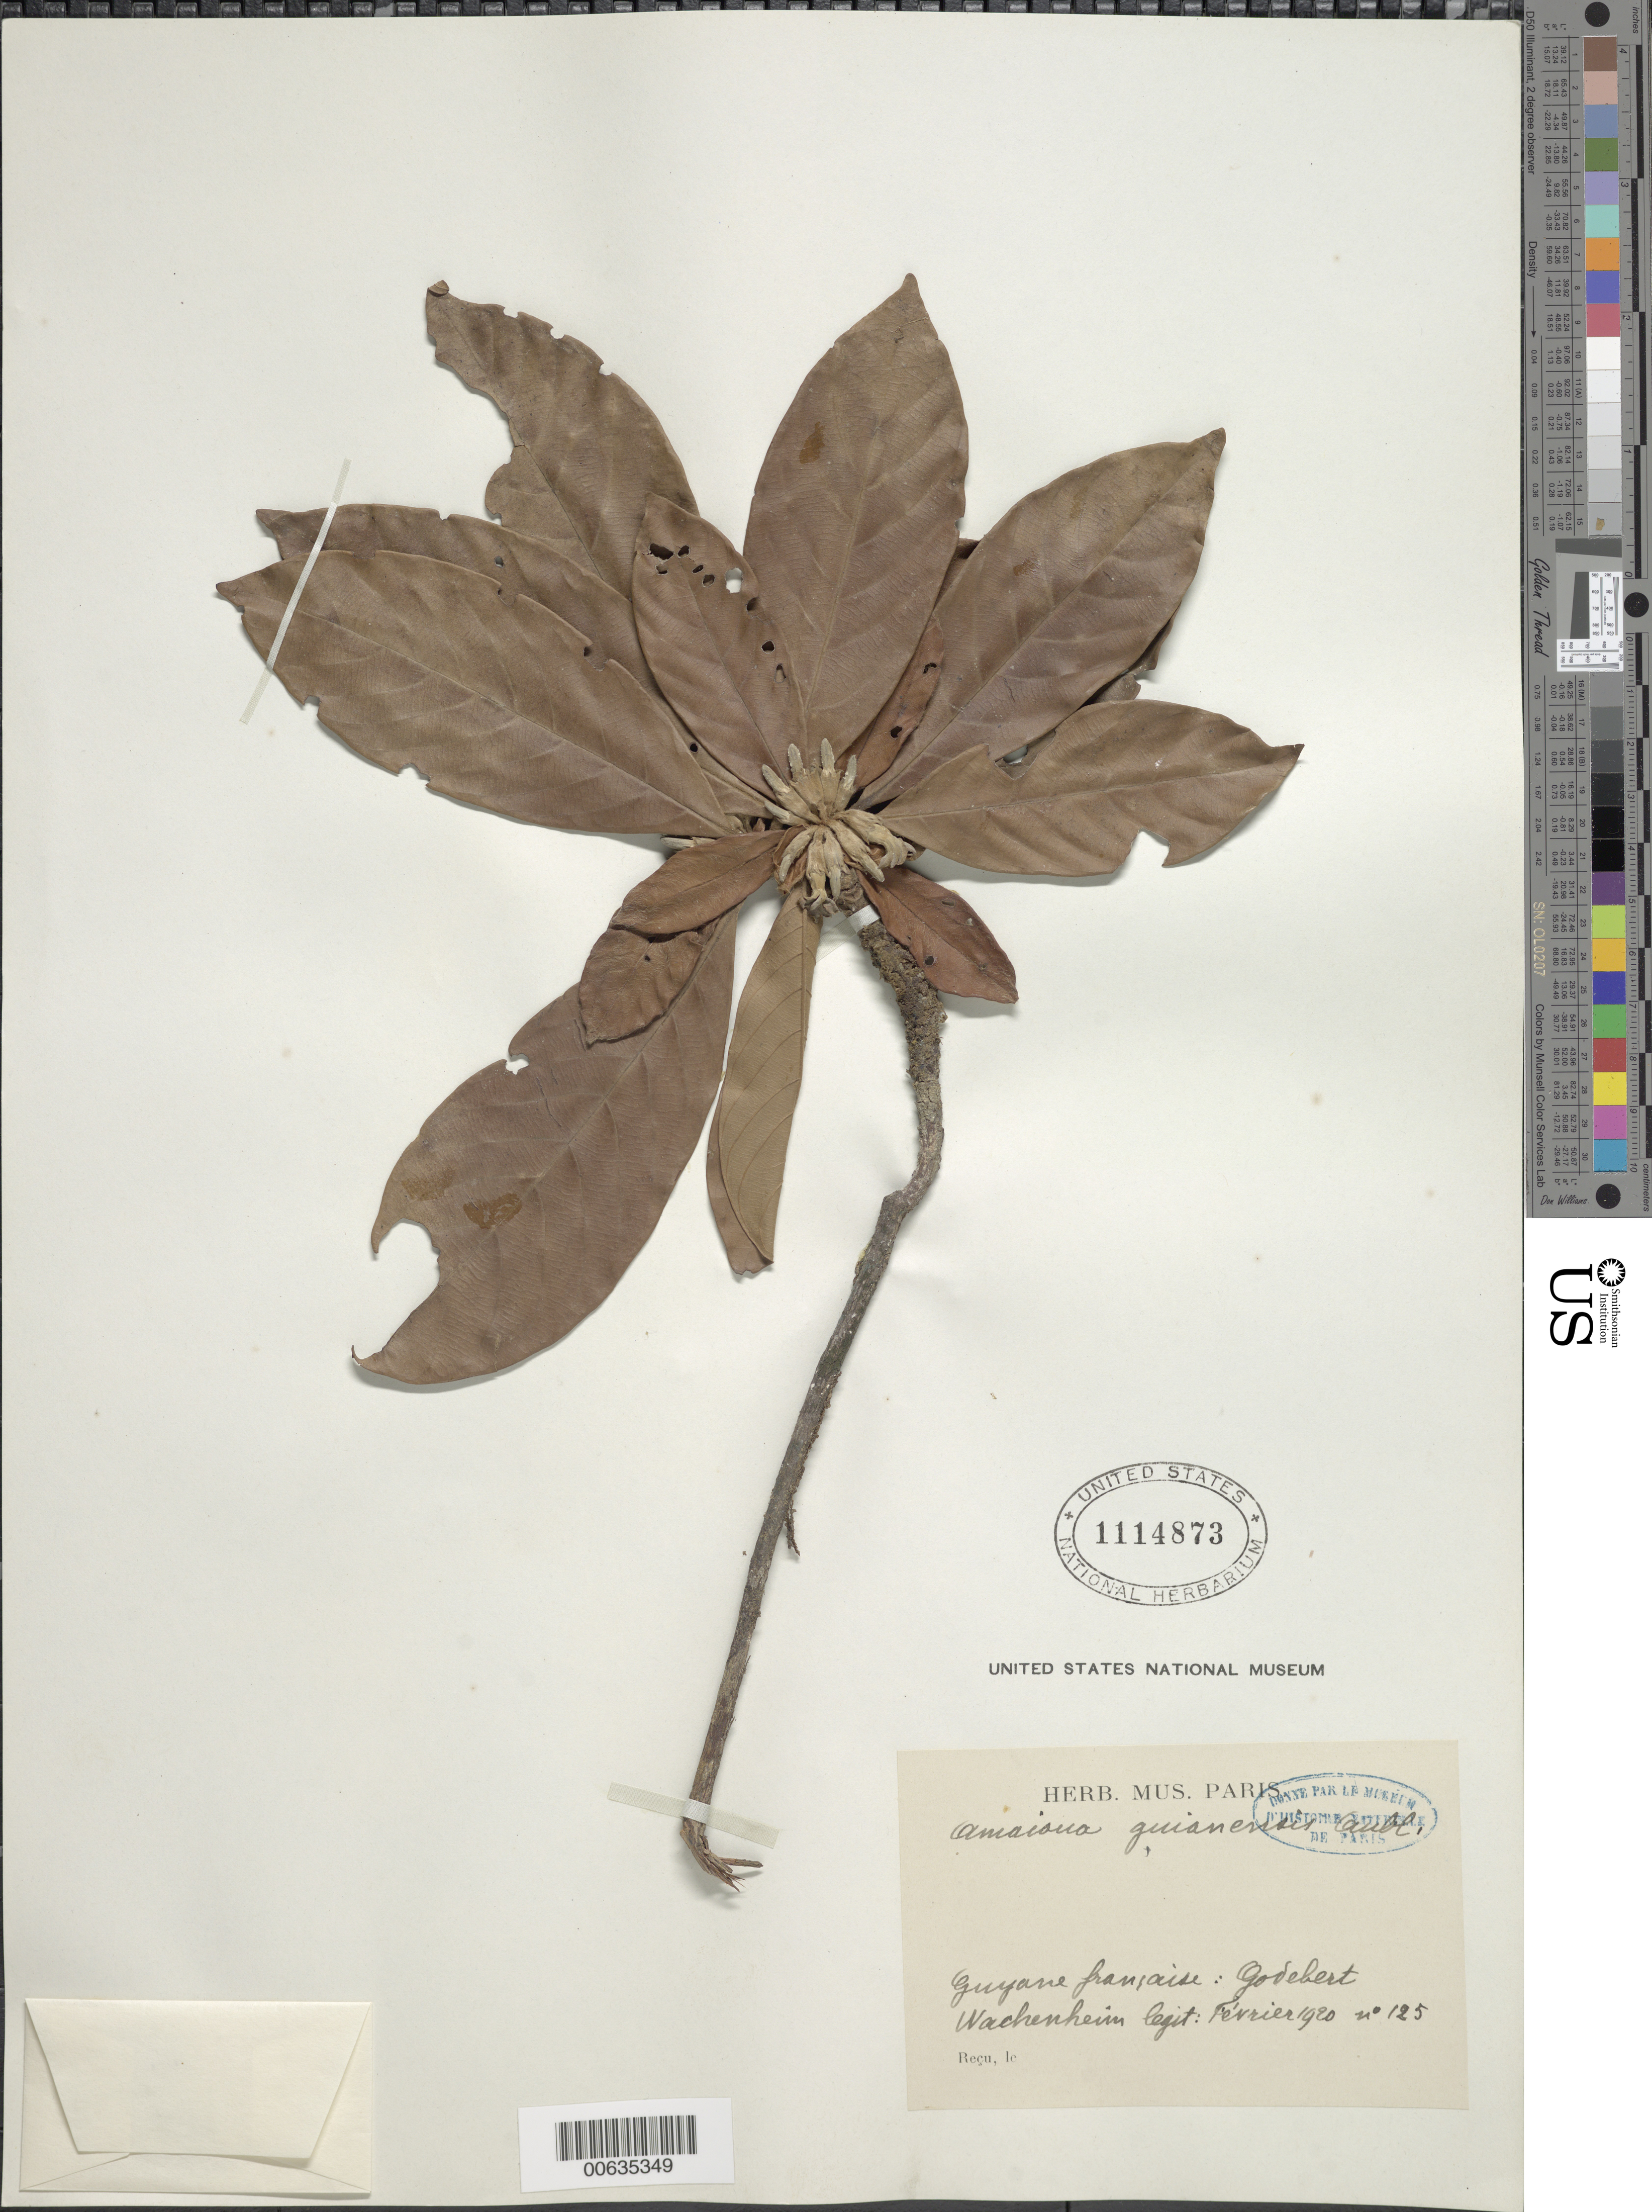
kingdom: Plantae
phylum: Tracheophyta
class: Magnoliopsida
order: Gentianales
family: Rubiaceae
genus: Amaioua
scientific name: Amaioua guianensis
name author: Aubl.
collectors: G. Wachenheim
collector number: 125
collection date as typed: Feb-20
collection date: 1920-02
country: French Guiana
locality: Godebert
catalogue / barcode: US 1114873